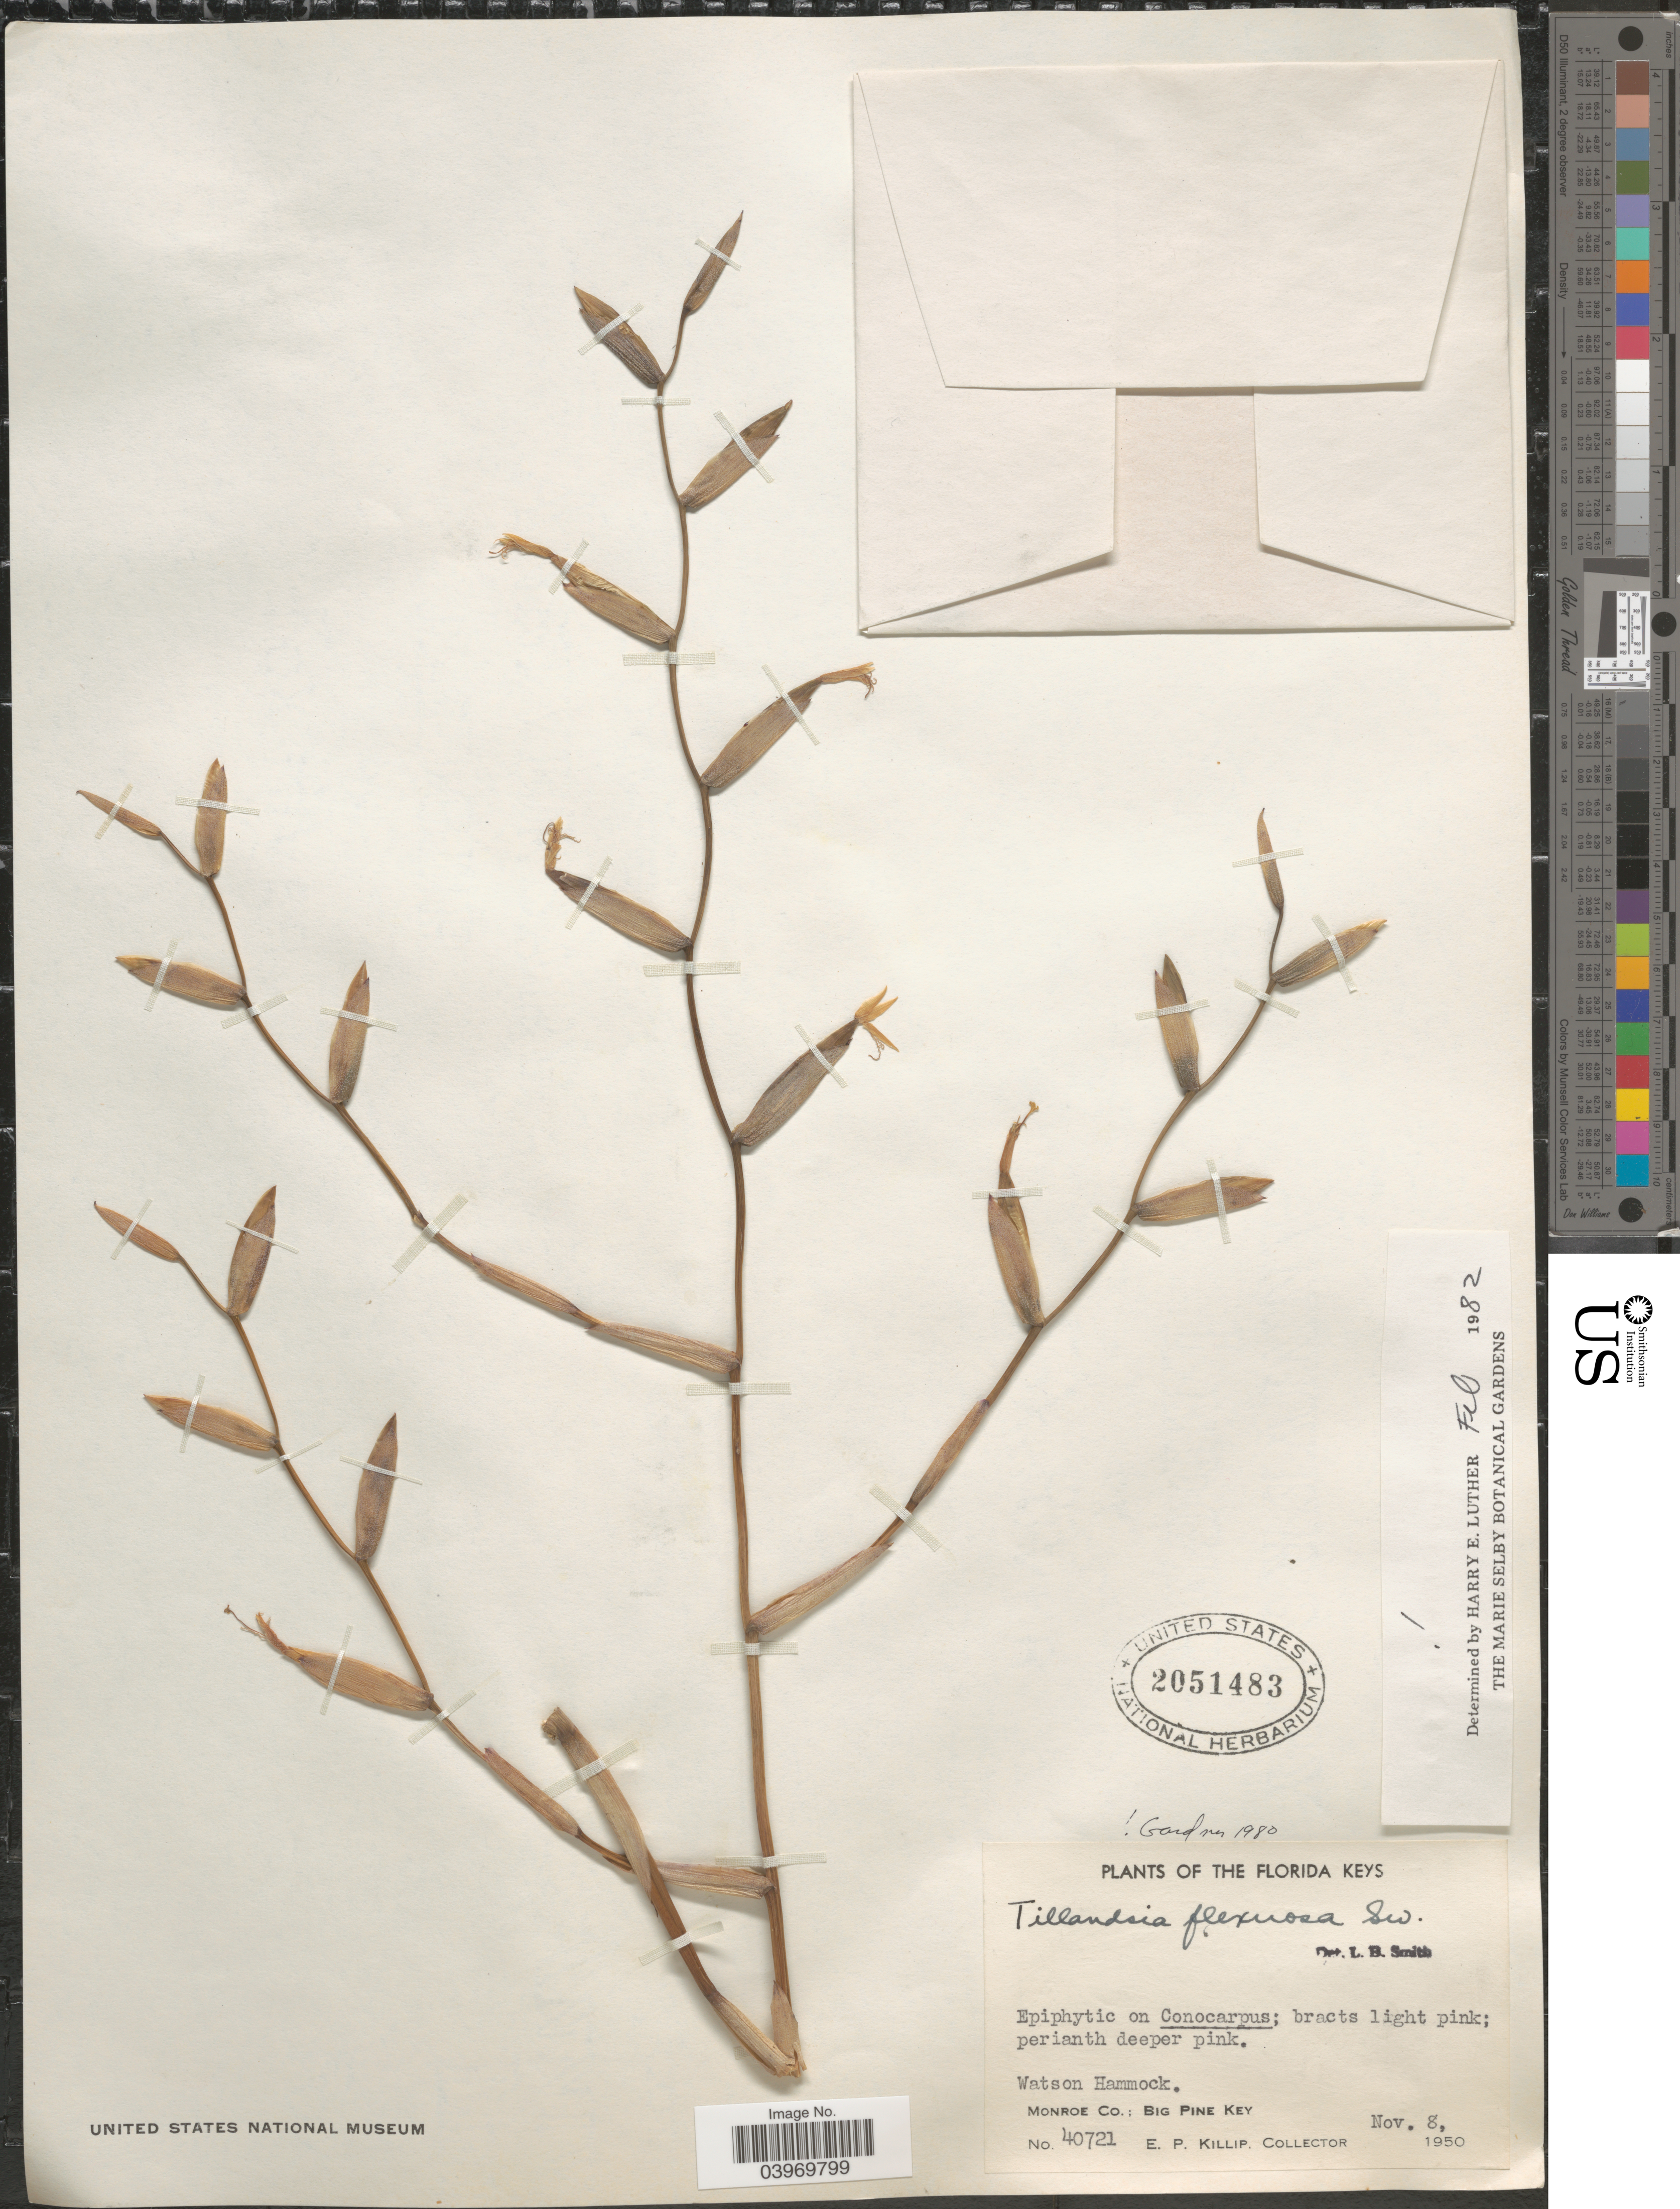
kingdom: Plantae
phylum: Tracheophyta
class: Liliopsida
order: Poales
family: Bromeliaceae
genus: Tillandsia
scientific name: Tillandsia flexuosa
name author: Sw.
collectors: E. P. Killip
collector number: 40721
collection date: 1950-11-08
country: United States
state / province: Florida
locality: The Florida Keys. Watson Hammock. Monroe Co.: Big Pine Key.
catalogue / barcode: US 2051483